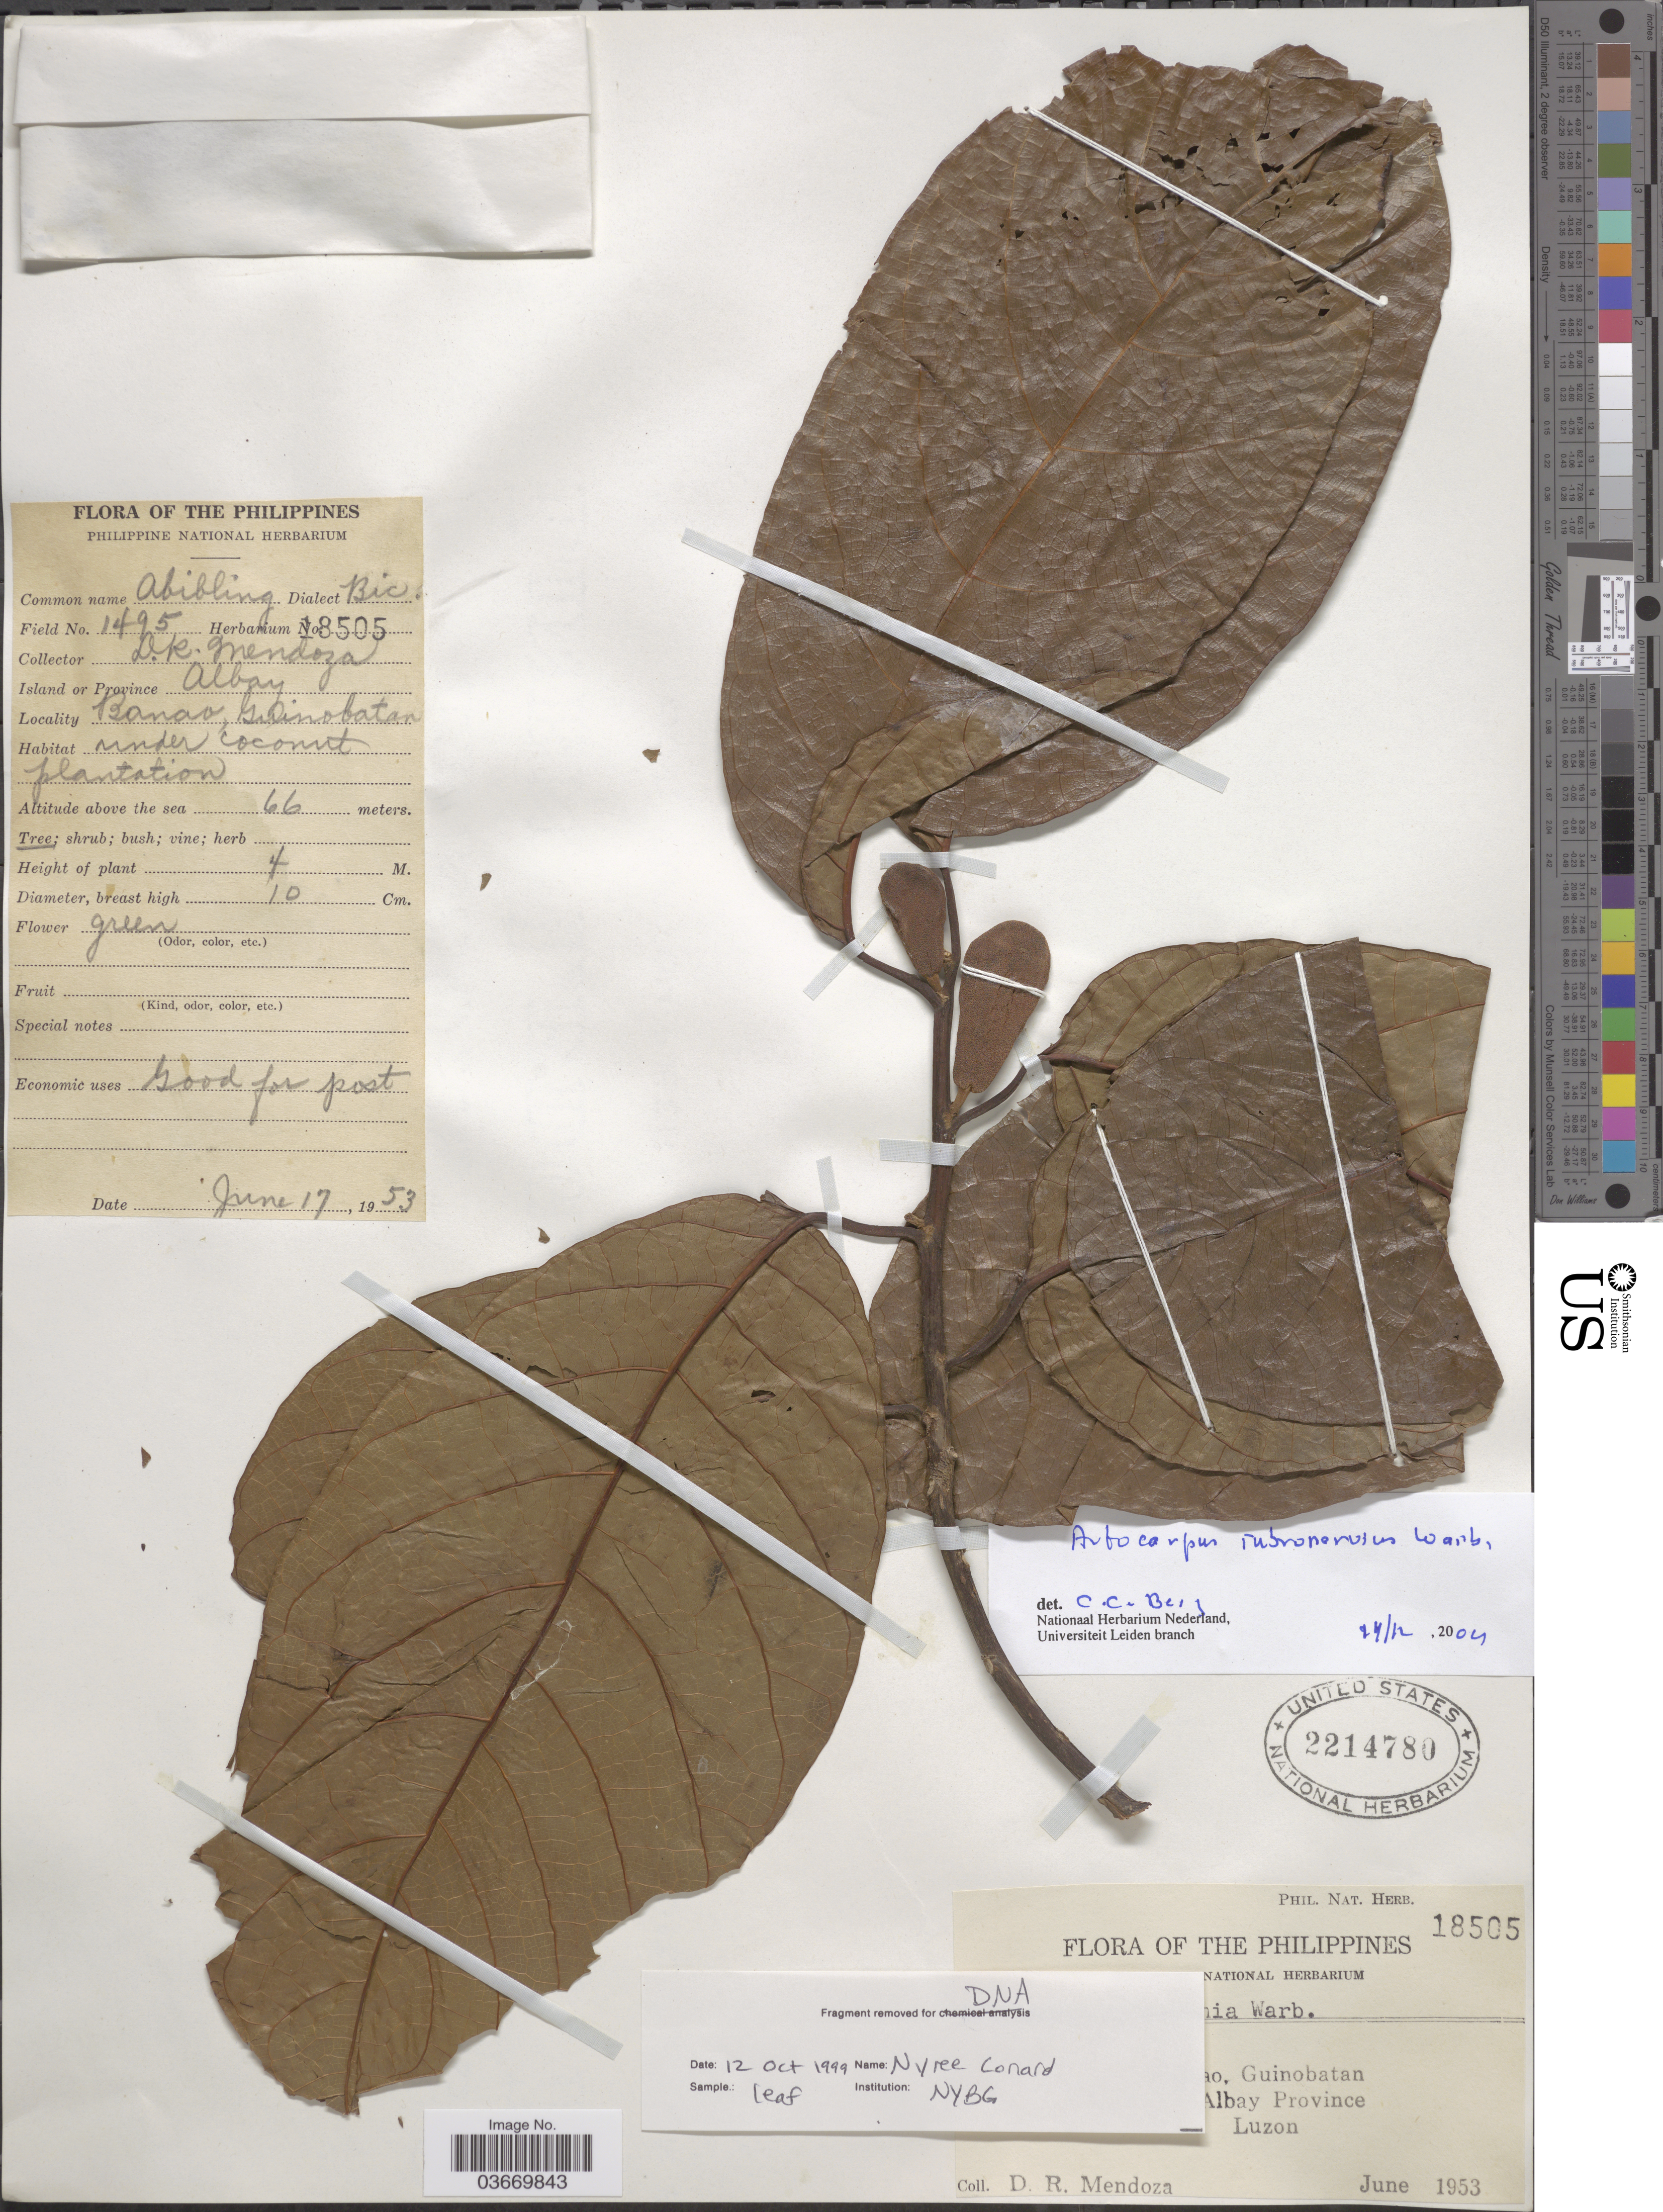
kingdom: Plantae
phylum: Tracheophyta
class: Magnoliopsida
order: Rosales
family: Moraceae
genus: Artocarpus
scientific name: Artocarpus rubrovenius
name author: Warb.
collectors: D. Mendoza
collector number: Phil. Nat. Herb. 18505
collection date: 1953-06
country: Philippines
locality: Banao, Guinobatan, Albay Province, Luzon.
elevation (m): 66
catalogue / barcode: US 2214780